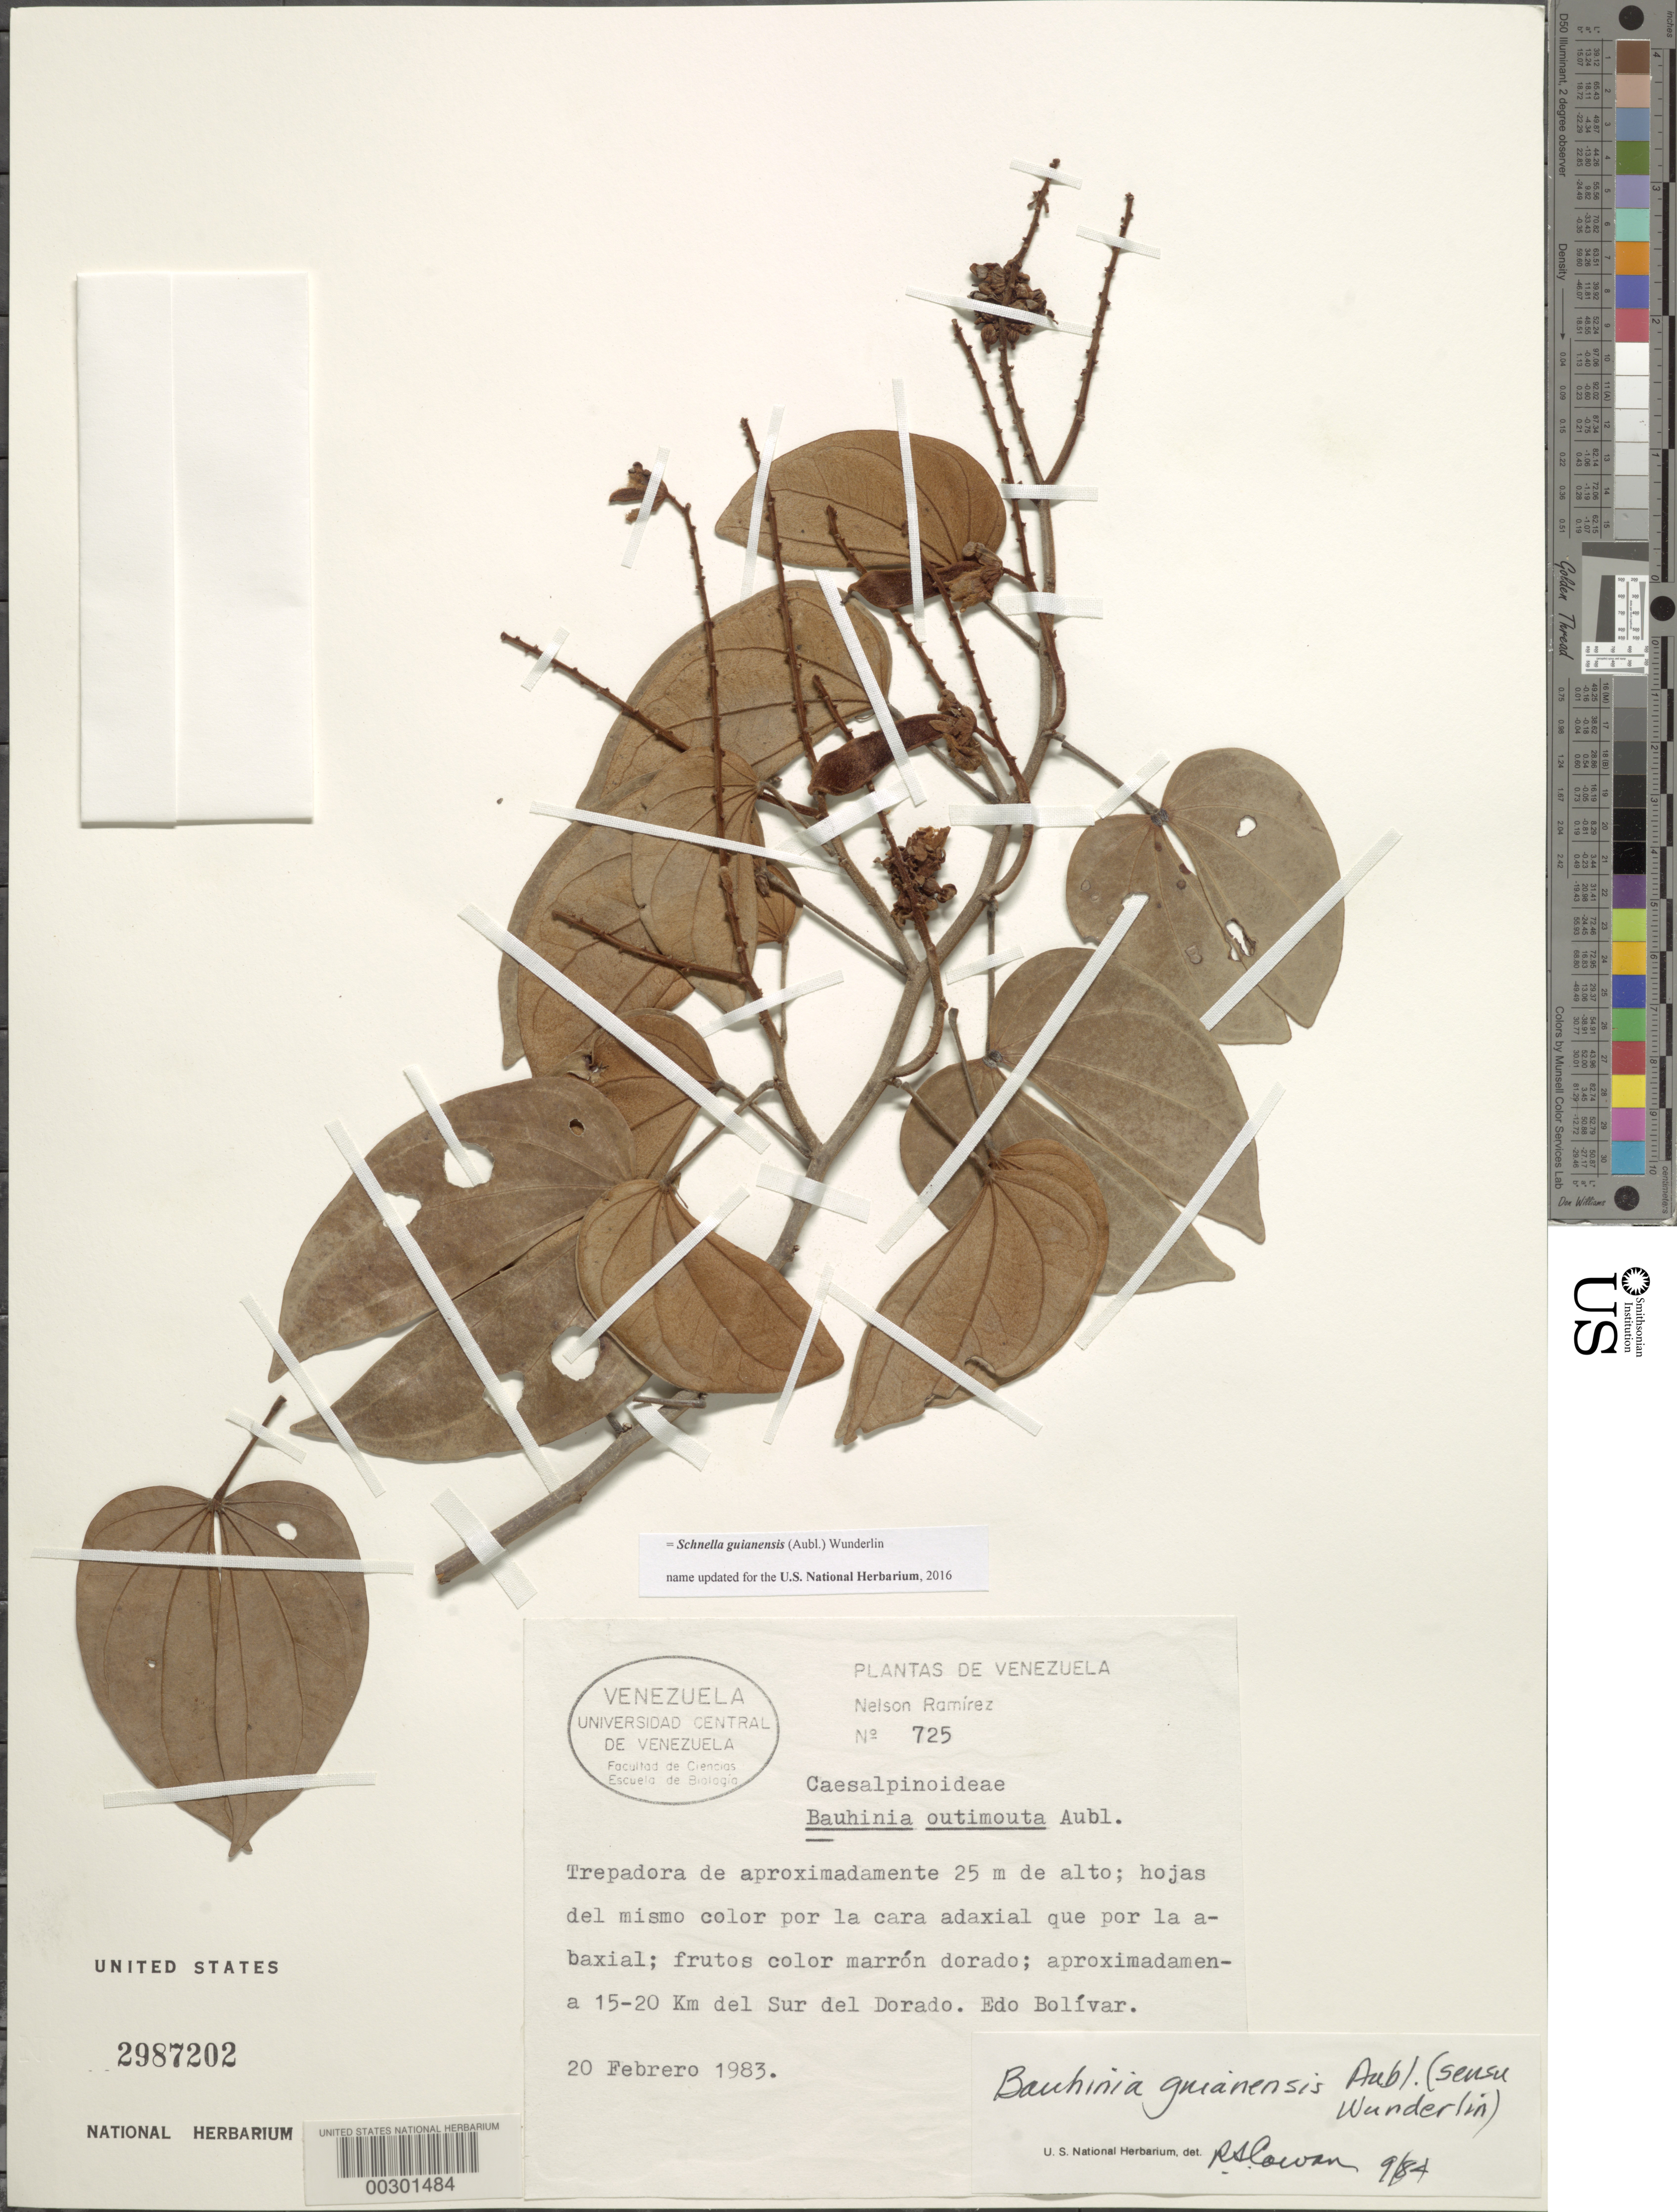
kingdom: Plantae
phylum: Tracheophyta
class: Magnoliopsida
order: Fabales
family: Fabaceae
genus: Schnella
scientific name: Schnella guianensis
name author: (Aubl.) Wunderlin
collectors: N. Ramírez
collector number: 725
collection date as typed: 20 Feb 1983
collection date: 1983-02-20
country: Venezuela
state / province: Bolivar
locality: Ca 15-20 km s of dorado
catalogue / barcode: US 2987202